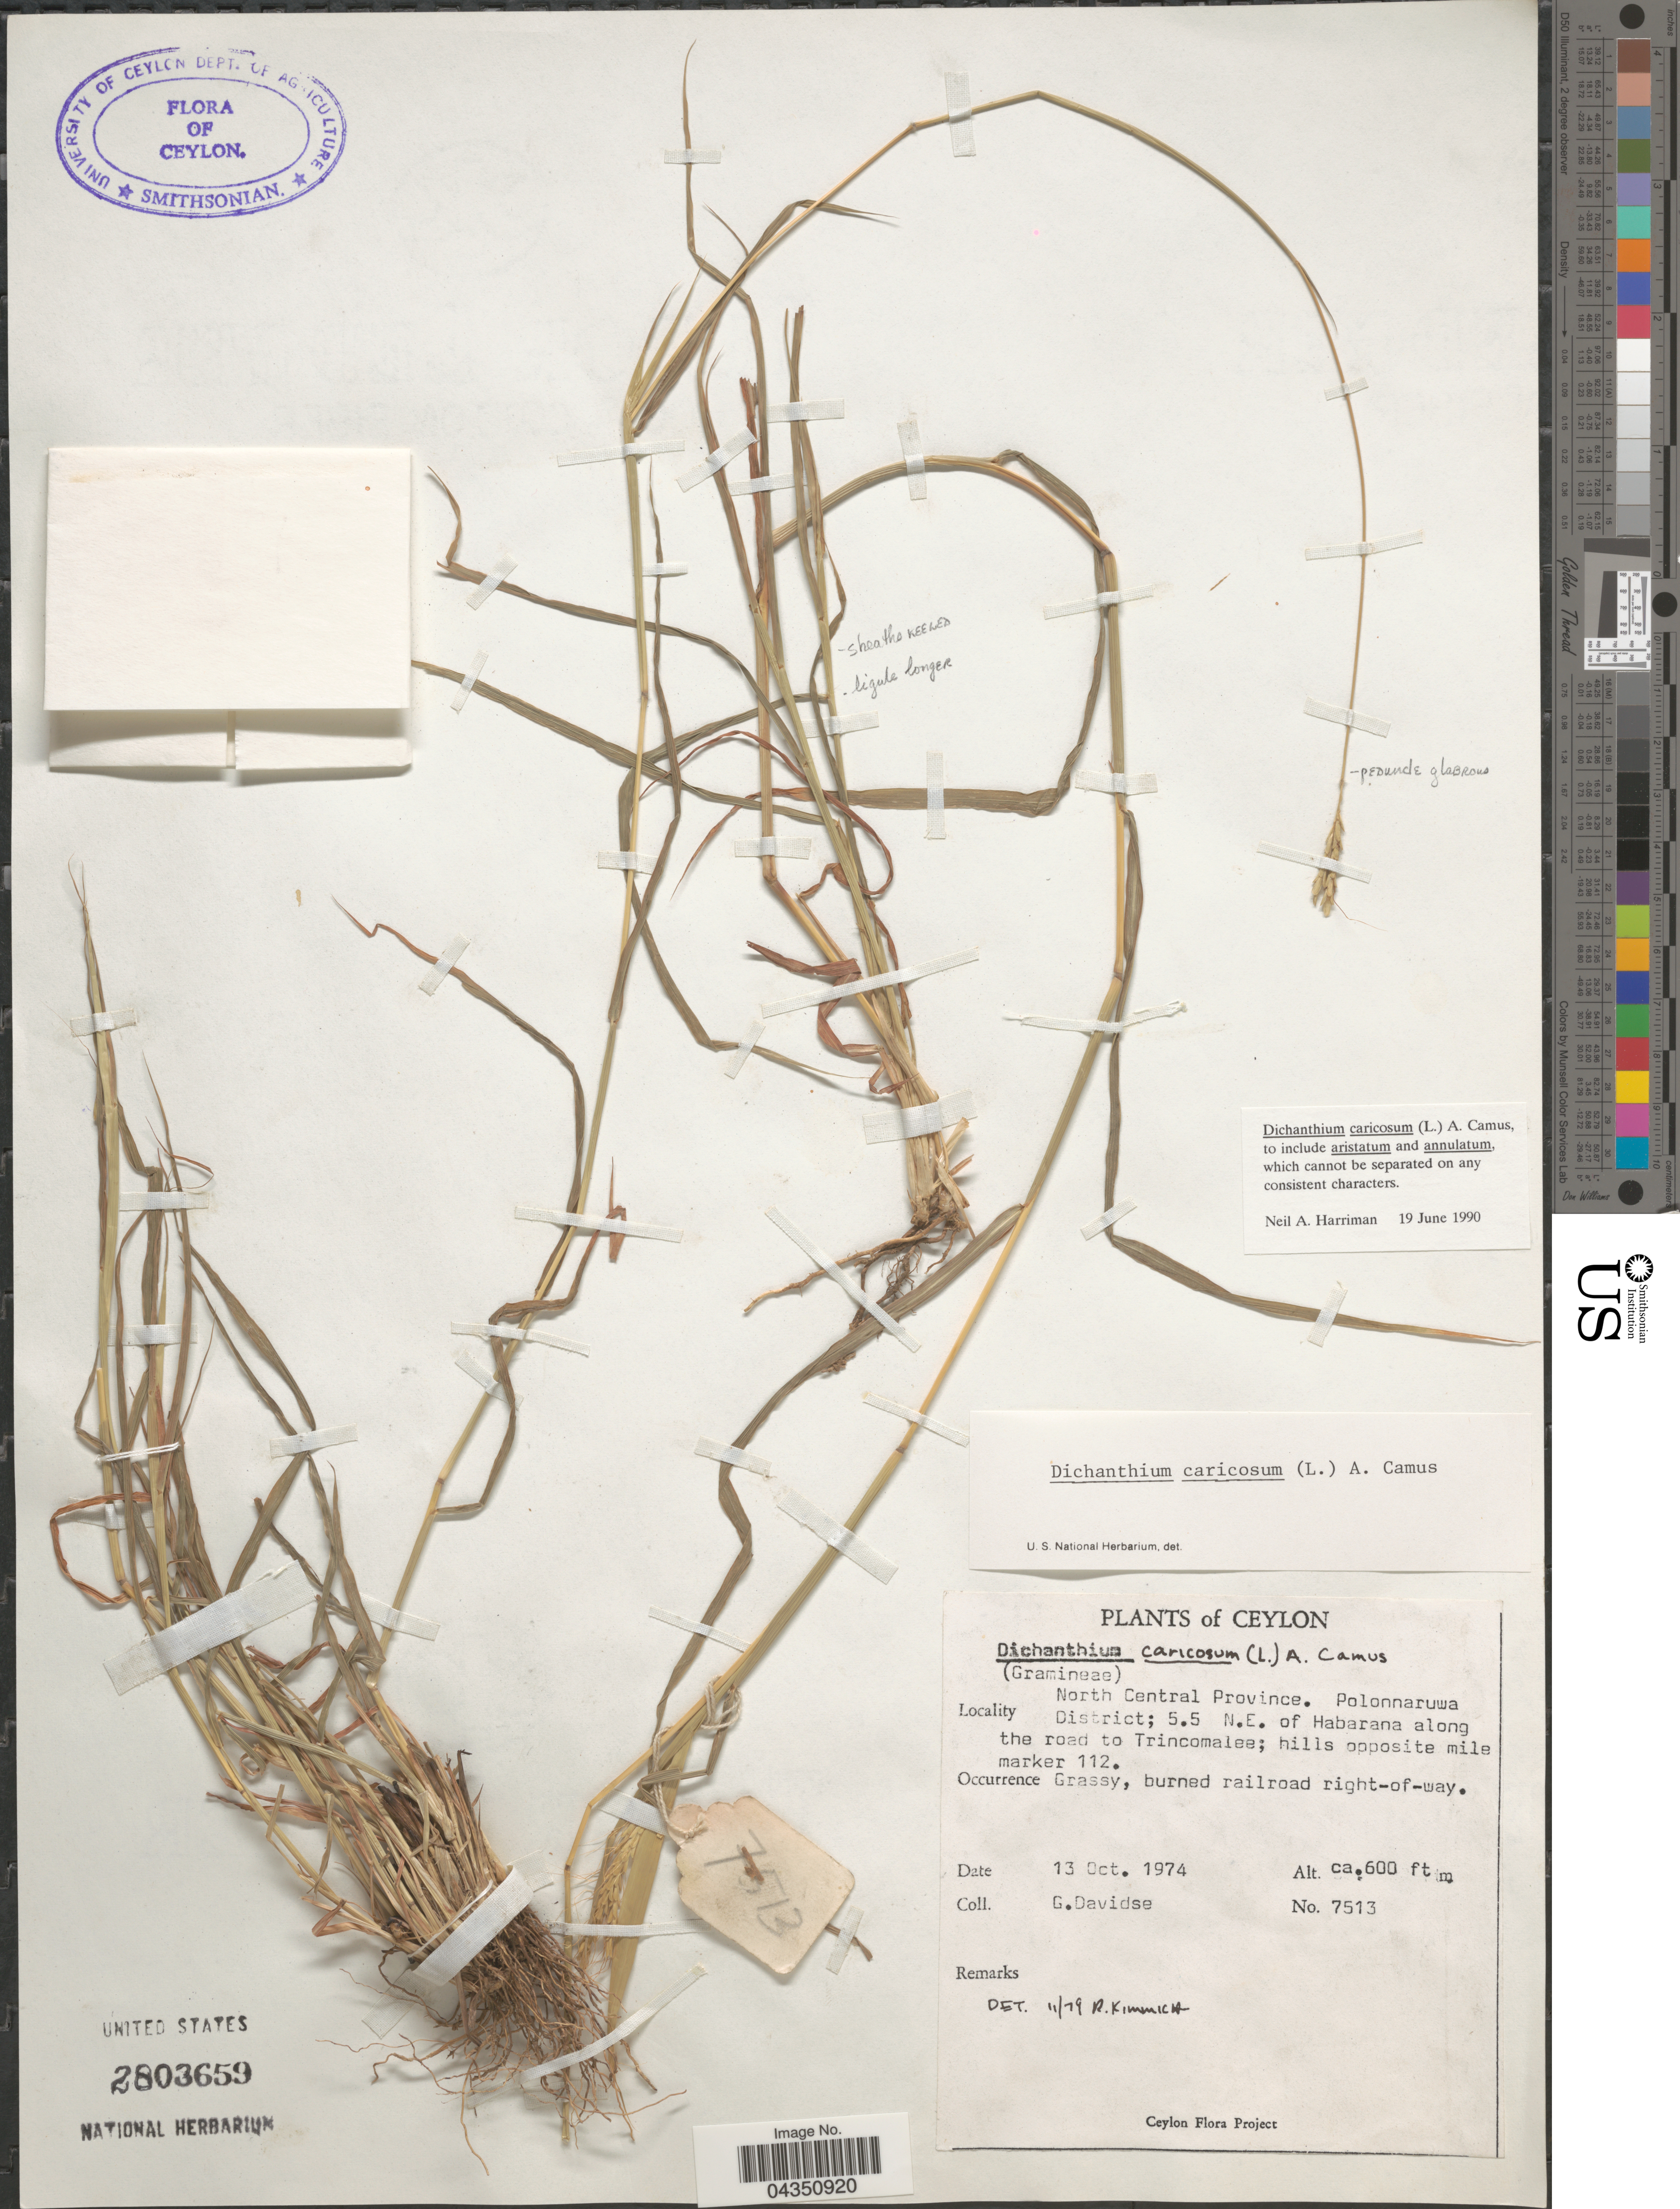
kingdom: Plantae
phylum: Tracheophyta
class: Liliopsida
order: Poales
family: Poaceae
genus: Dichanthium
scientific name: Dichanthium caricosum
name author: (L.) A. Camus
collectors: G. Davidse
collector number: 7513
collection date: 1974-10-13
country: Sri Lanka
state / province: North Central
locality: Ceylon. Polonnaruwa District; 5.5 N.E. of Habarana along the road to Trincomalee; hills opposite mile marker 112.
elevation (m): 183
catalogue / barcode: US 2803659